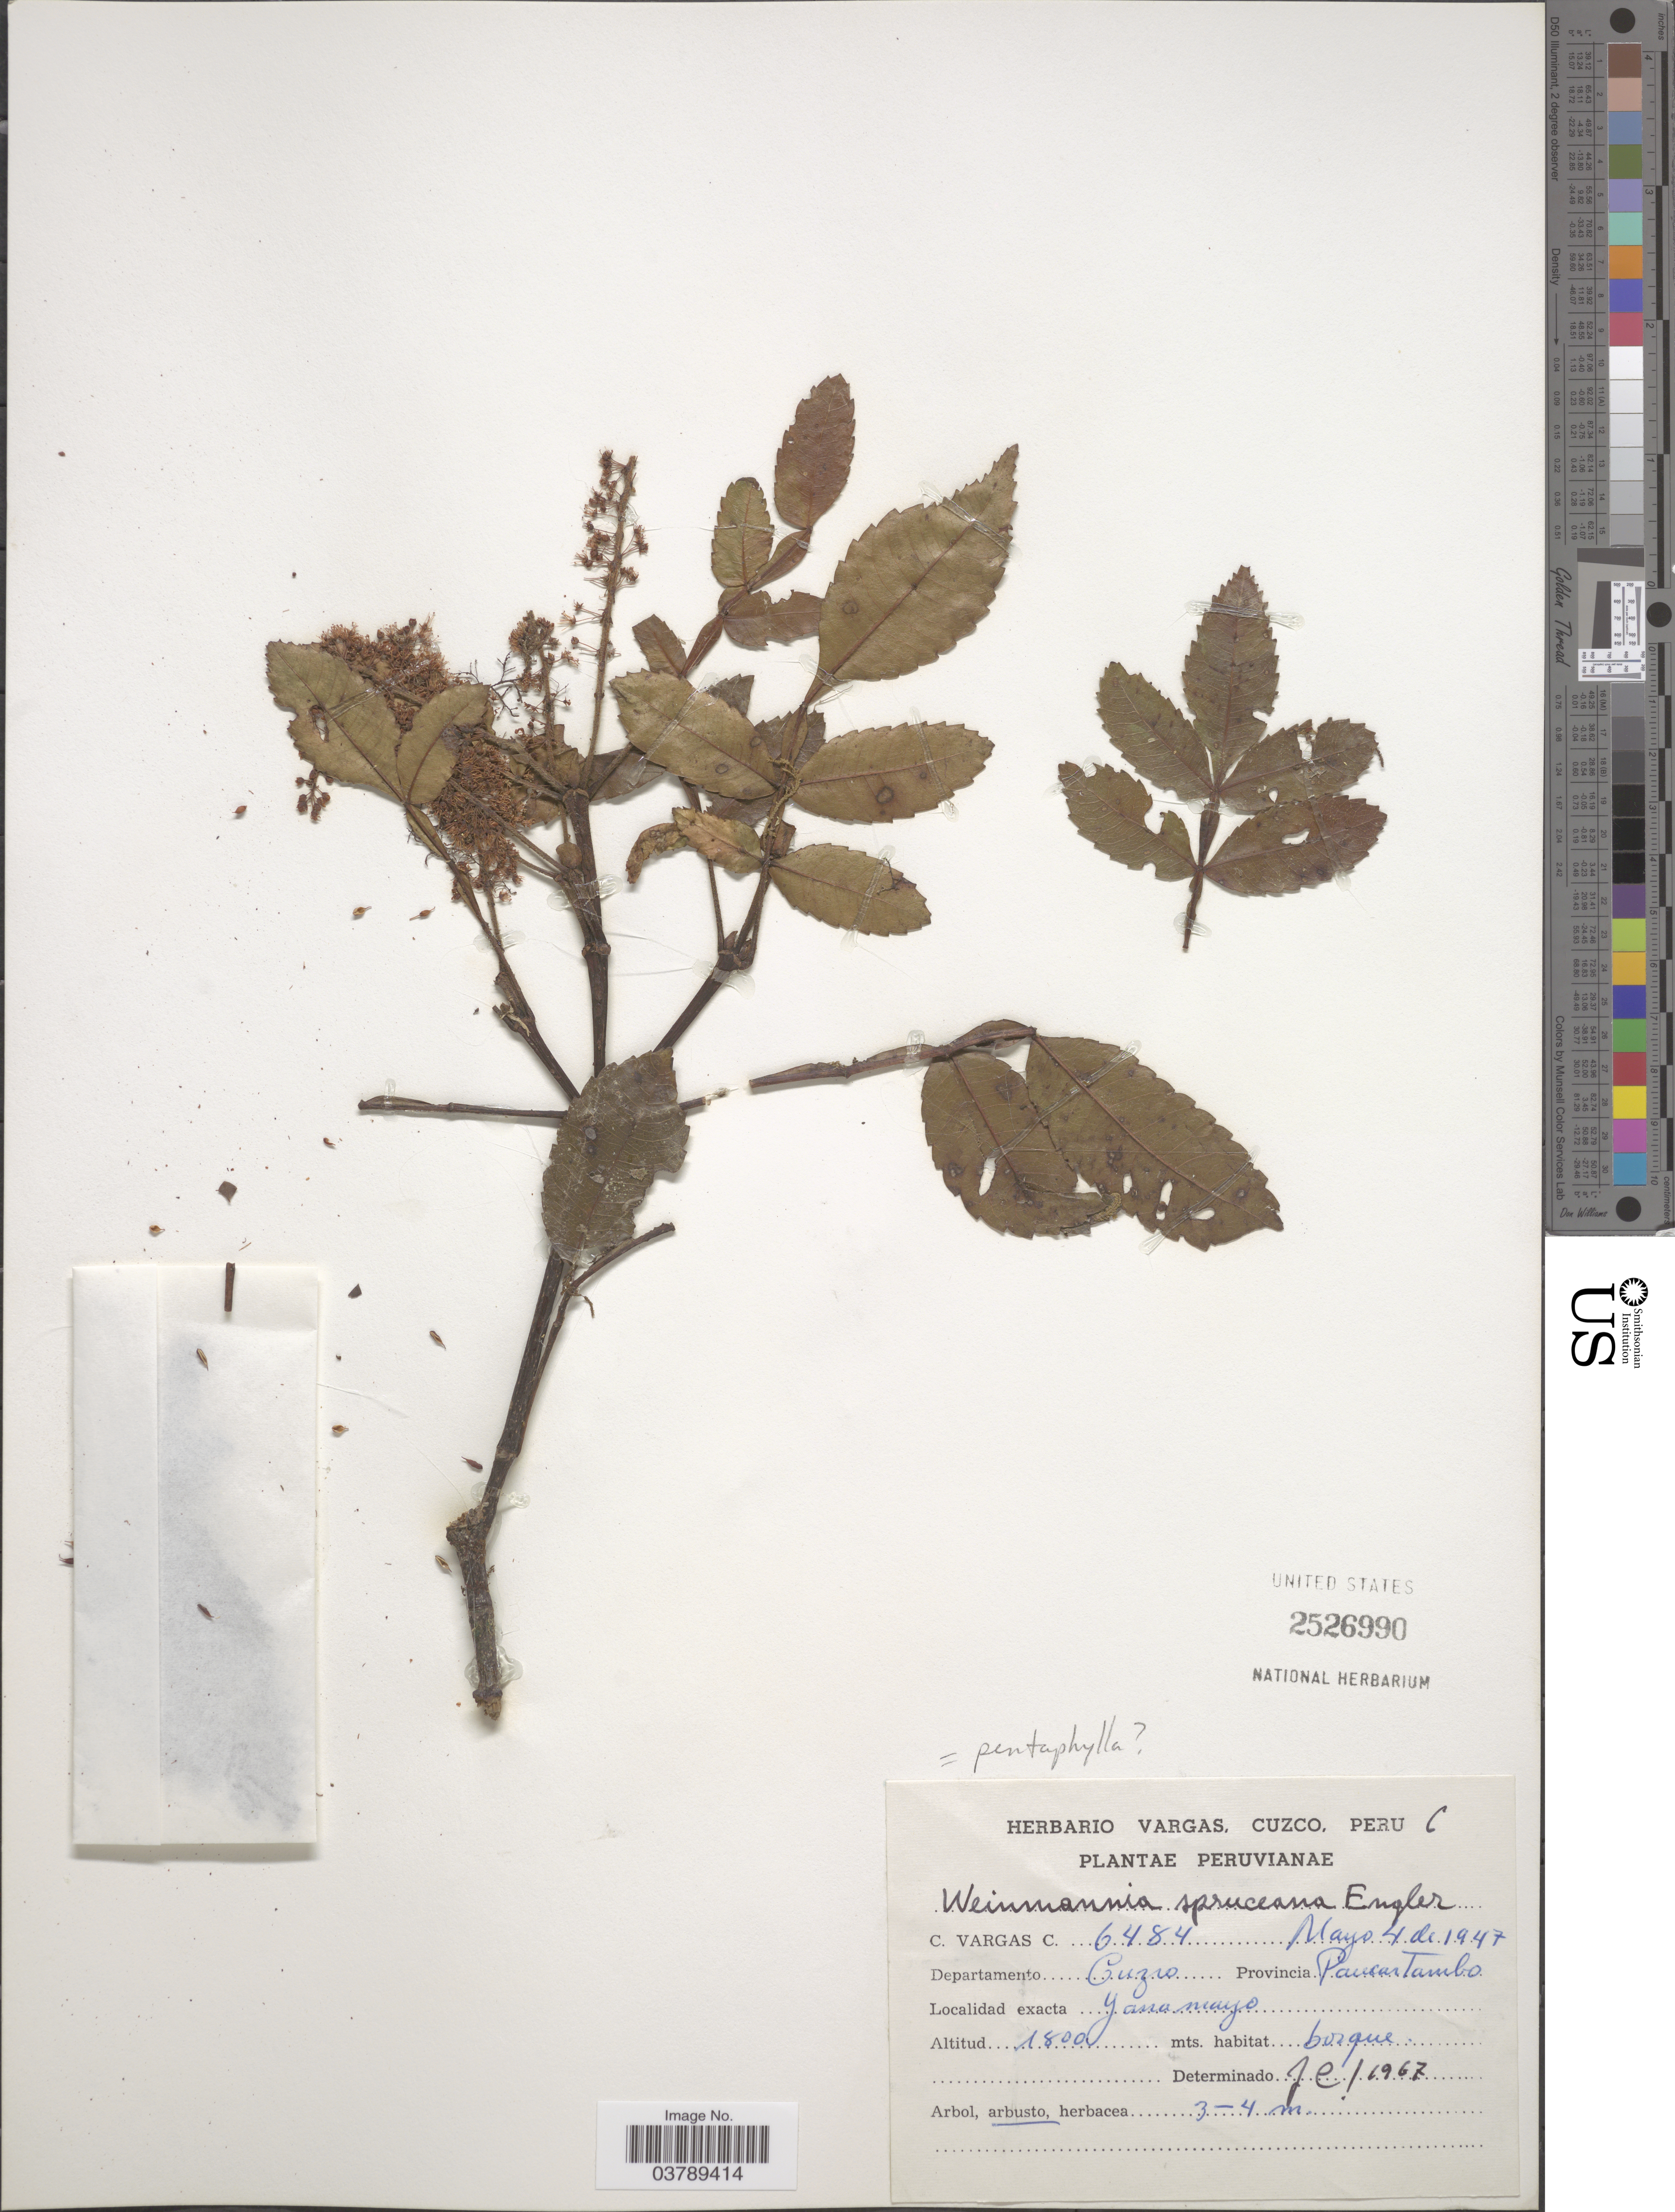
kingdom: Plantae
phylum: Tracheophyta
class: Magnoliopsida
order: Oxalidales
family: Cunoniaceae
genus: Weinmannia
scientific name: Weinmannia pentaphylla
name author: Ruiz & Pav.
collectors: C. Vargas Calderón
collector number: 6484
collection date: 1947-05-04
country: Peru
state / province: Cusco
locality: Departamento Cuzco, Provincia Paucartambo. Yanamayo.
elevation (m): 1800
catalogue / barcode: US 2526990